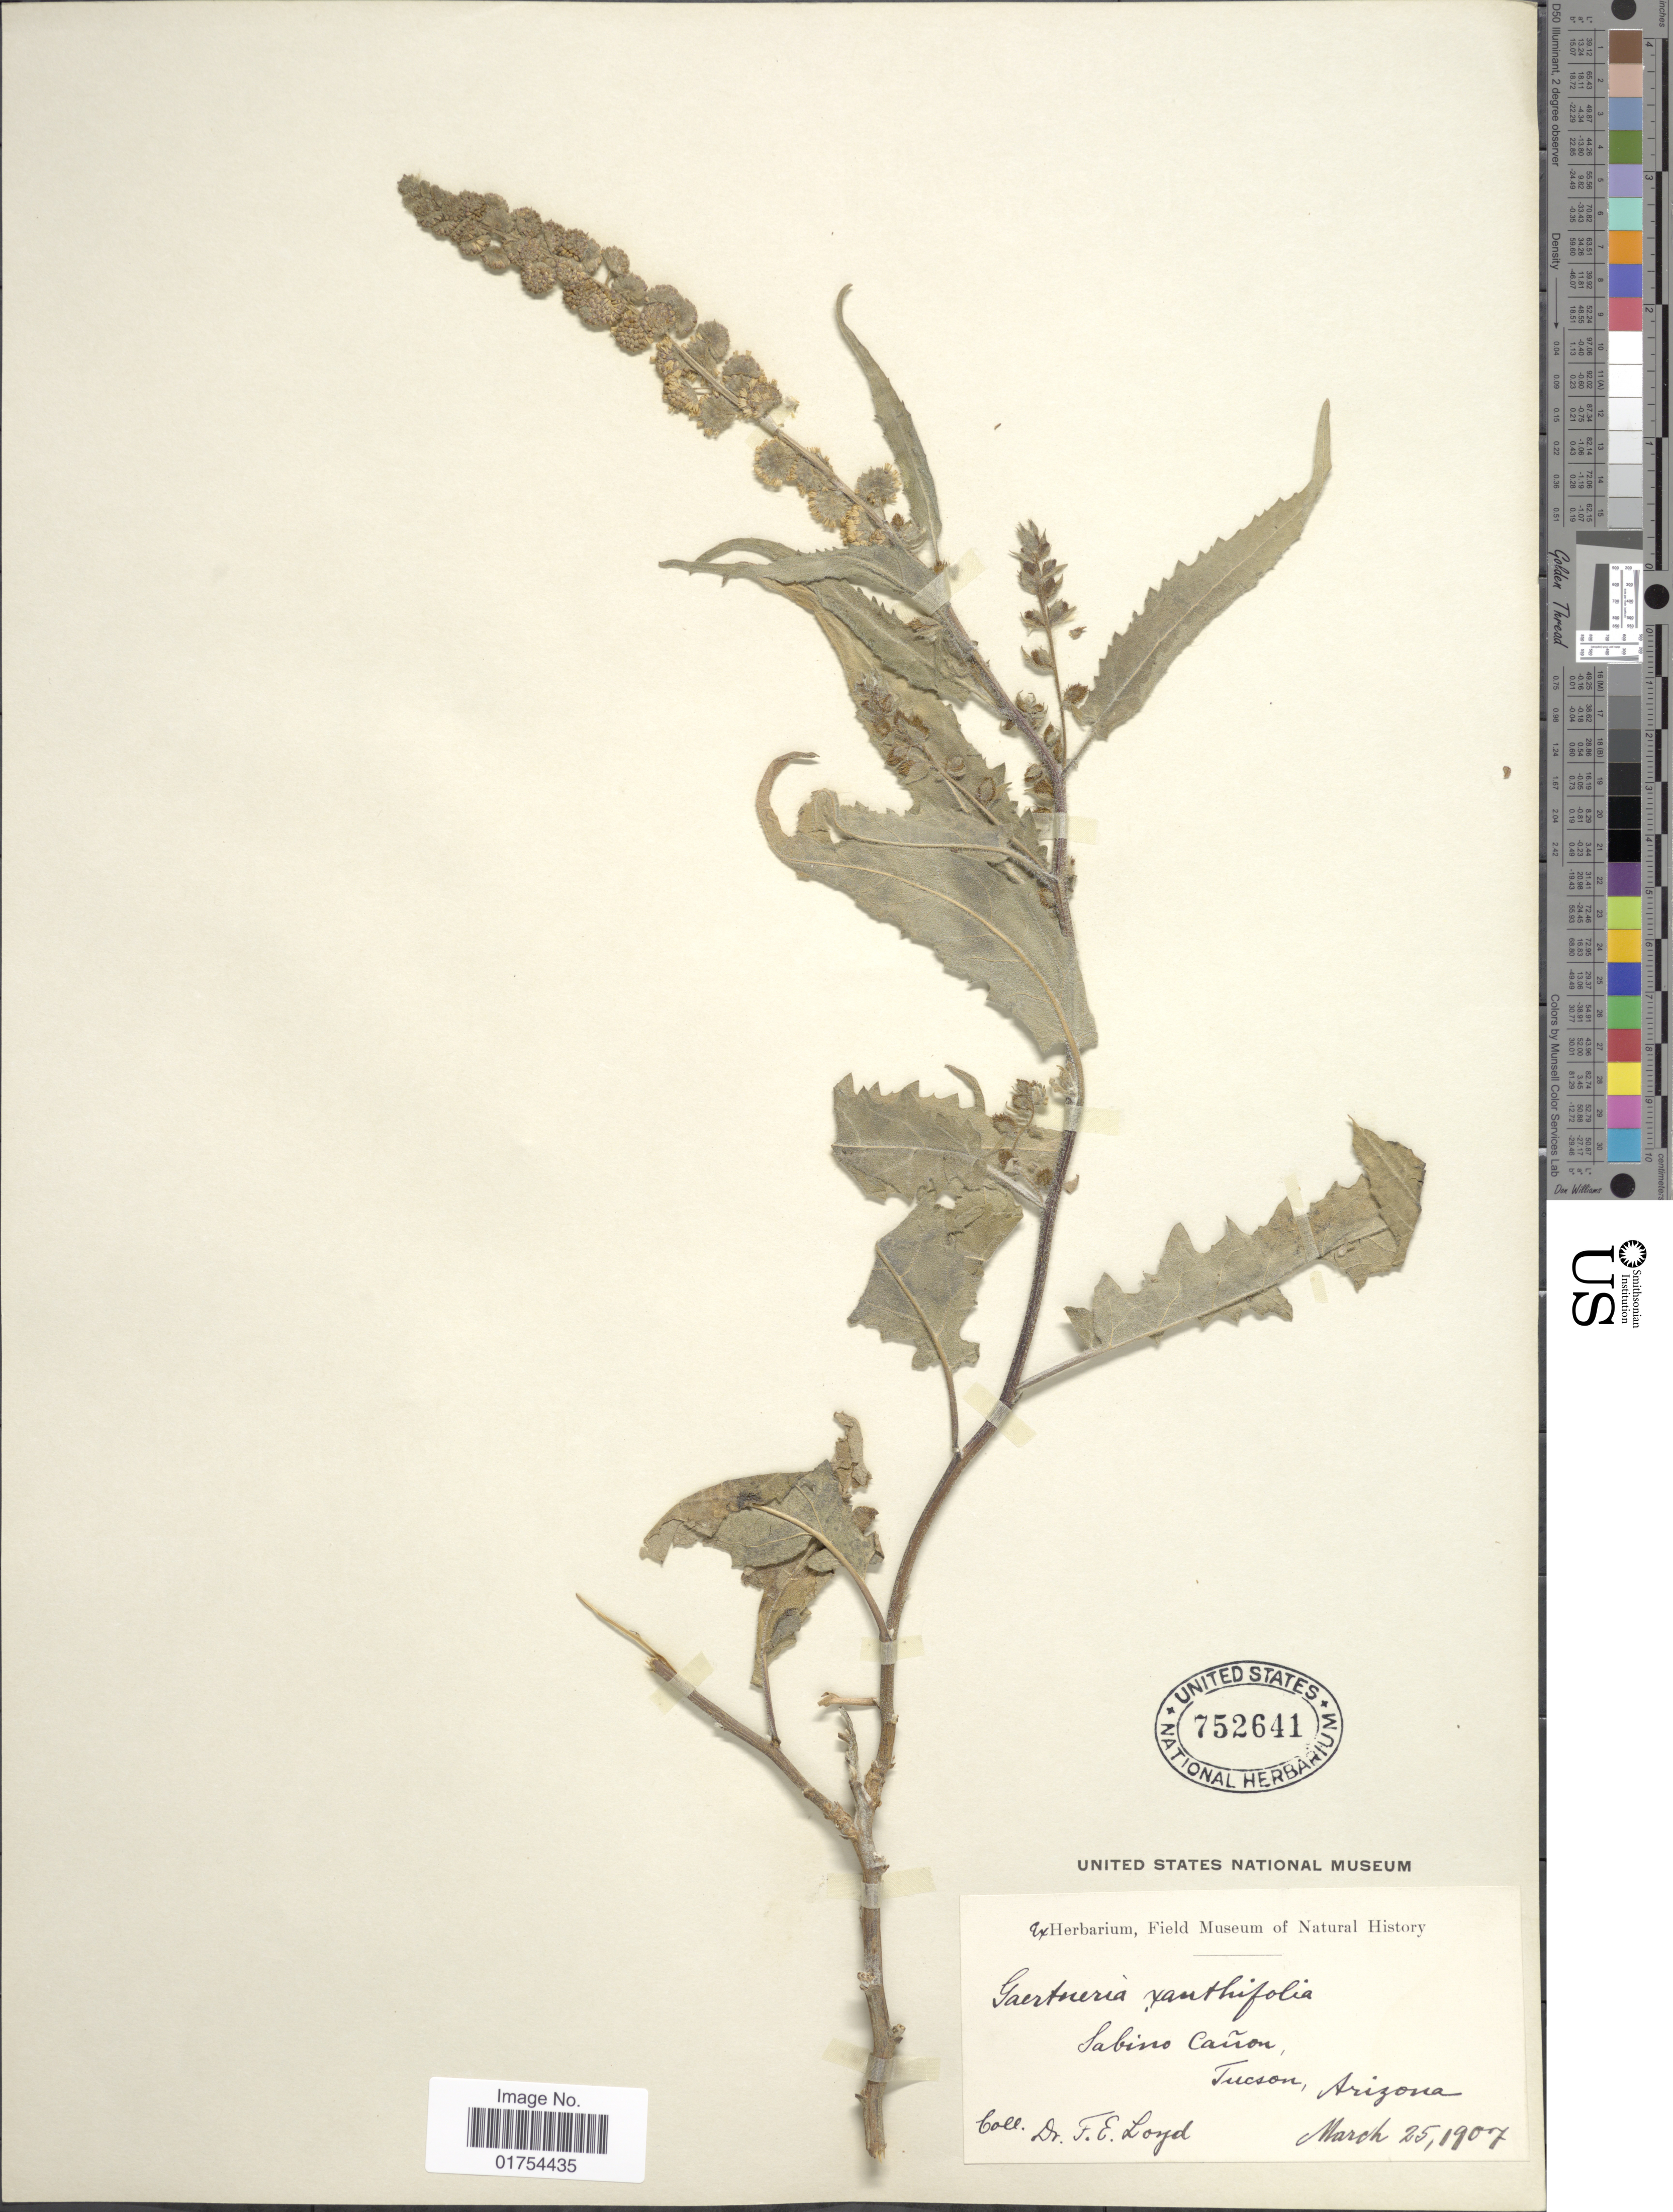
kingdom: Plantae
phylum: Tracheophyta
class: Magnoliopsida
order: Asterales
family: Asteraceae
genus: Franseria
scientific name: Franseria ambrosioides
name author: Cav.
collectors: F. E. Lloyd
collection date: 1907-03-25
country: United States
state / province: Arizona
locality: Sabino Canon, Tucson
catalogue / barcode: US 752641